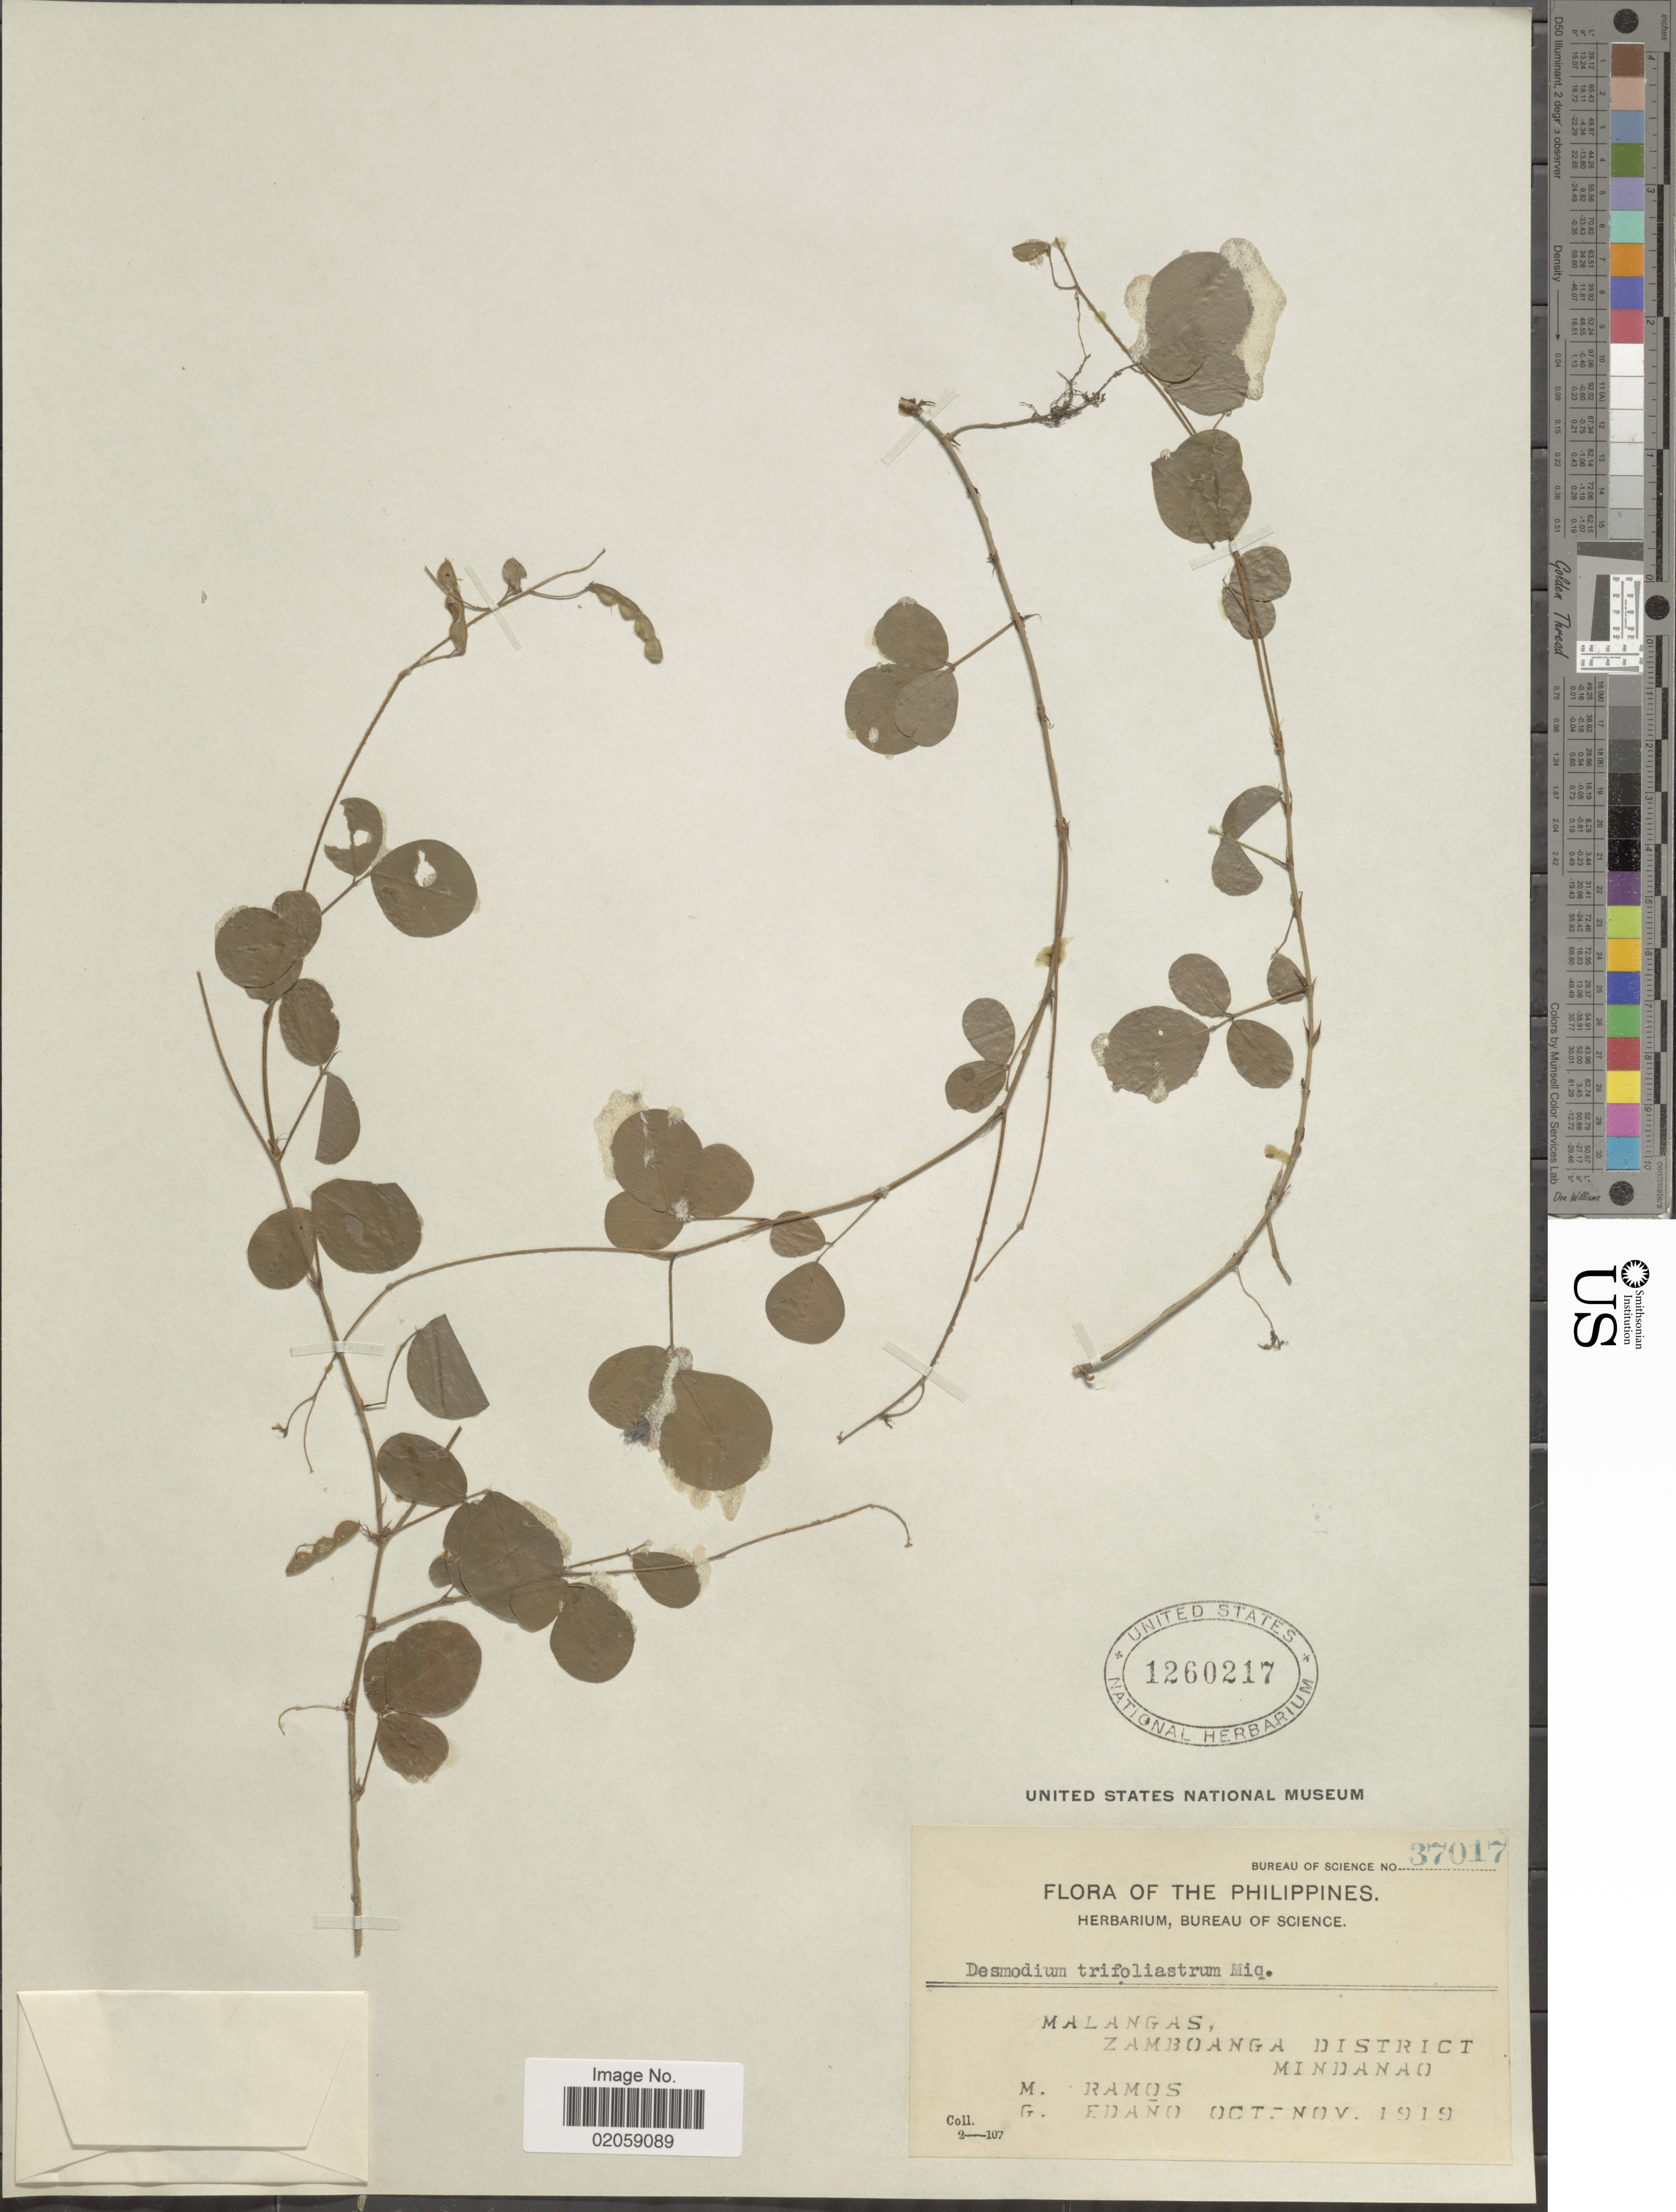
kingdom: Plantae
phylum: Tracheophyta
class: Magnoliopsida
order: Fabales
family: Fabaceae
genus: Grona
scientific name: Grona adscendens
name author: (Sw.) H. Ohashi & K. Ohashi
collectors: M. Ramos & G. Edaño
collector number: Bureau of Science 37017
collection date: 1919-11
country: Philippines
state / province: Zamboanga Peninsula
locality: Malangas, Zamboanga District, Mindanao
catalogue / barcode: US 1260217